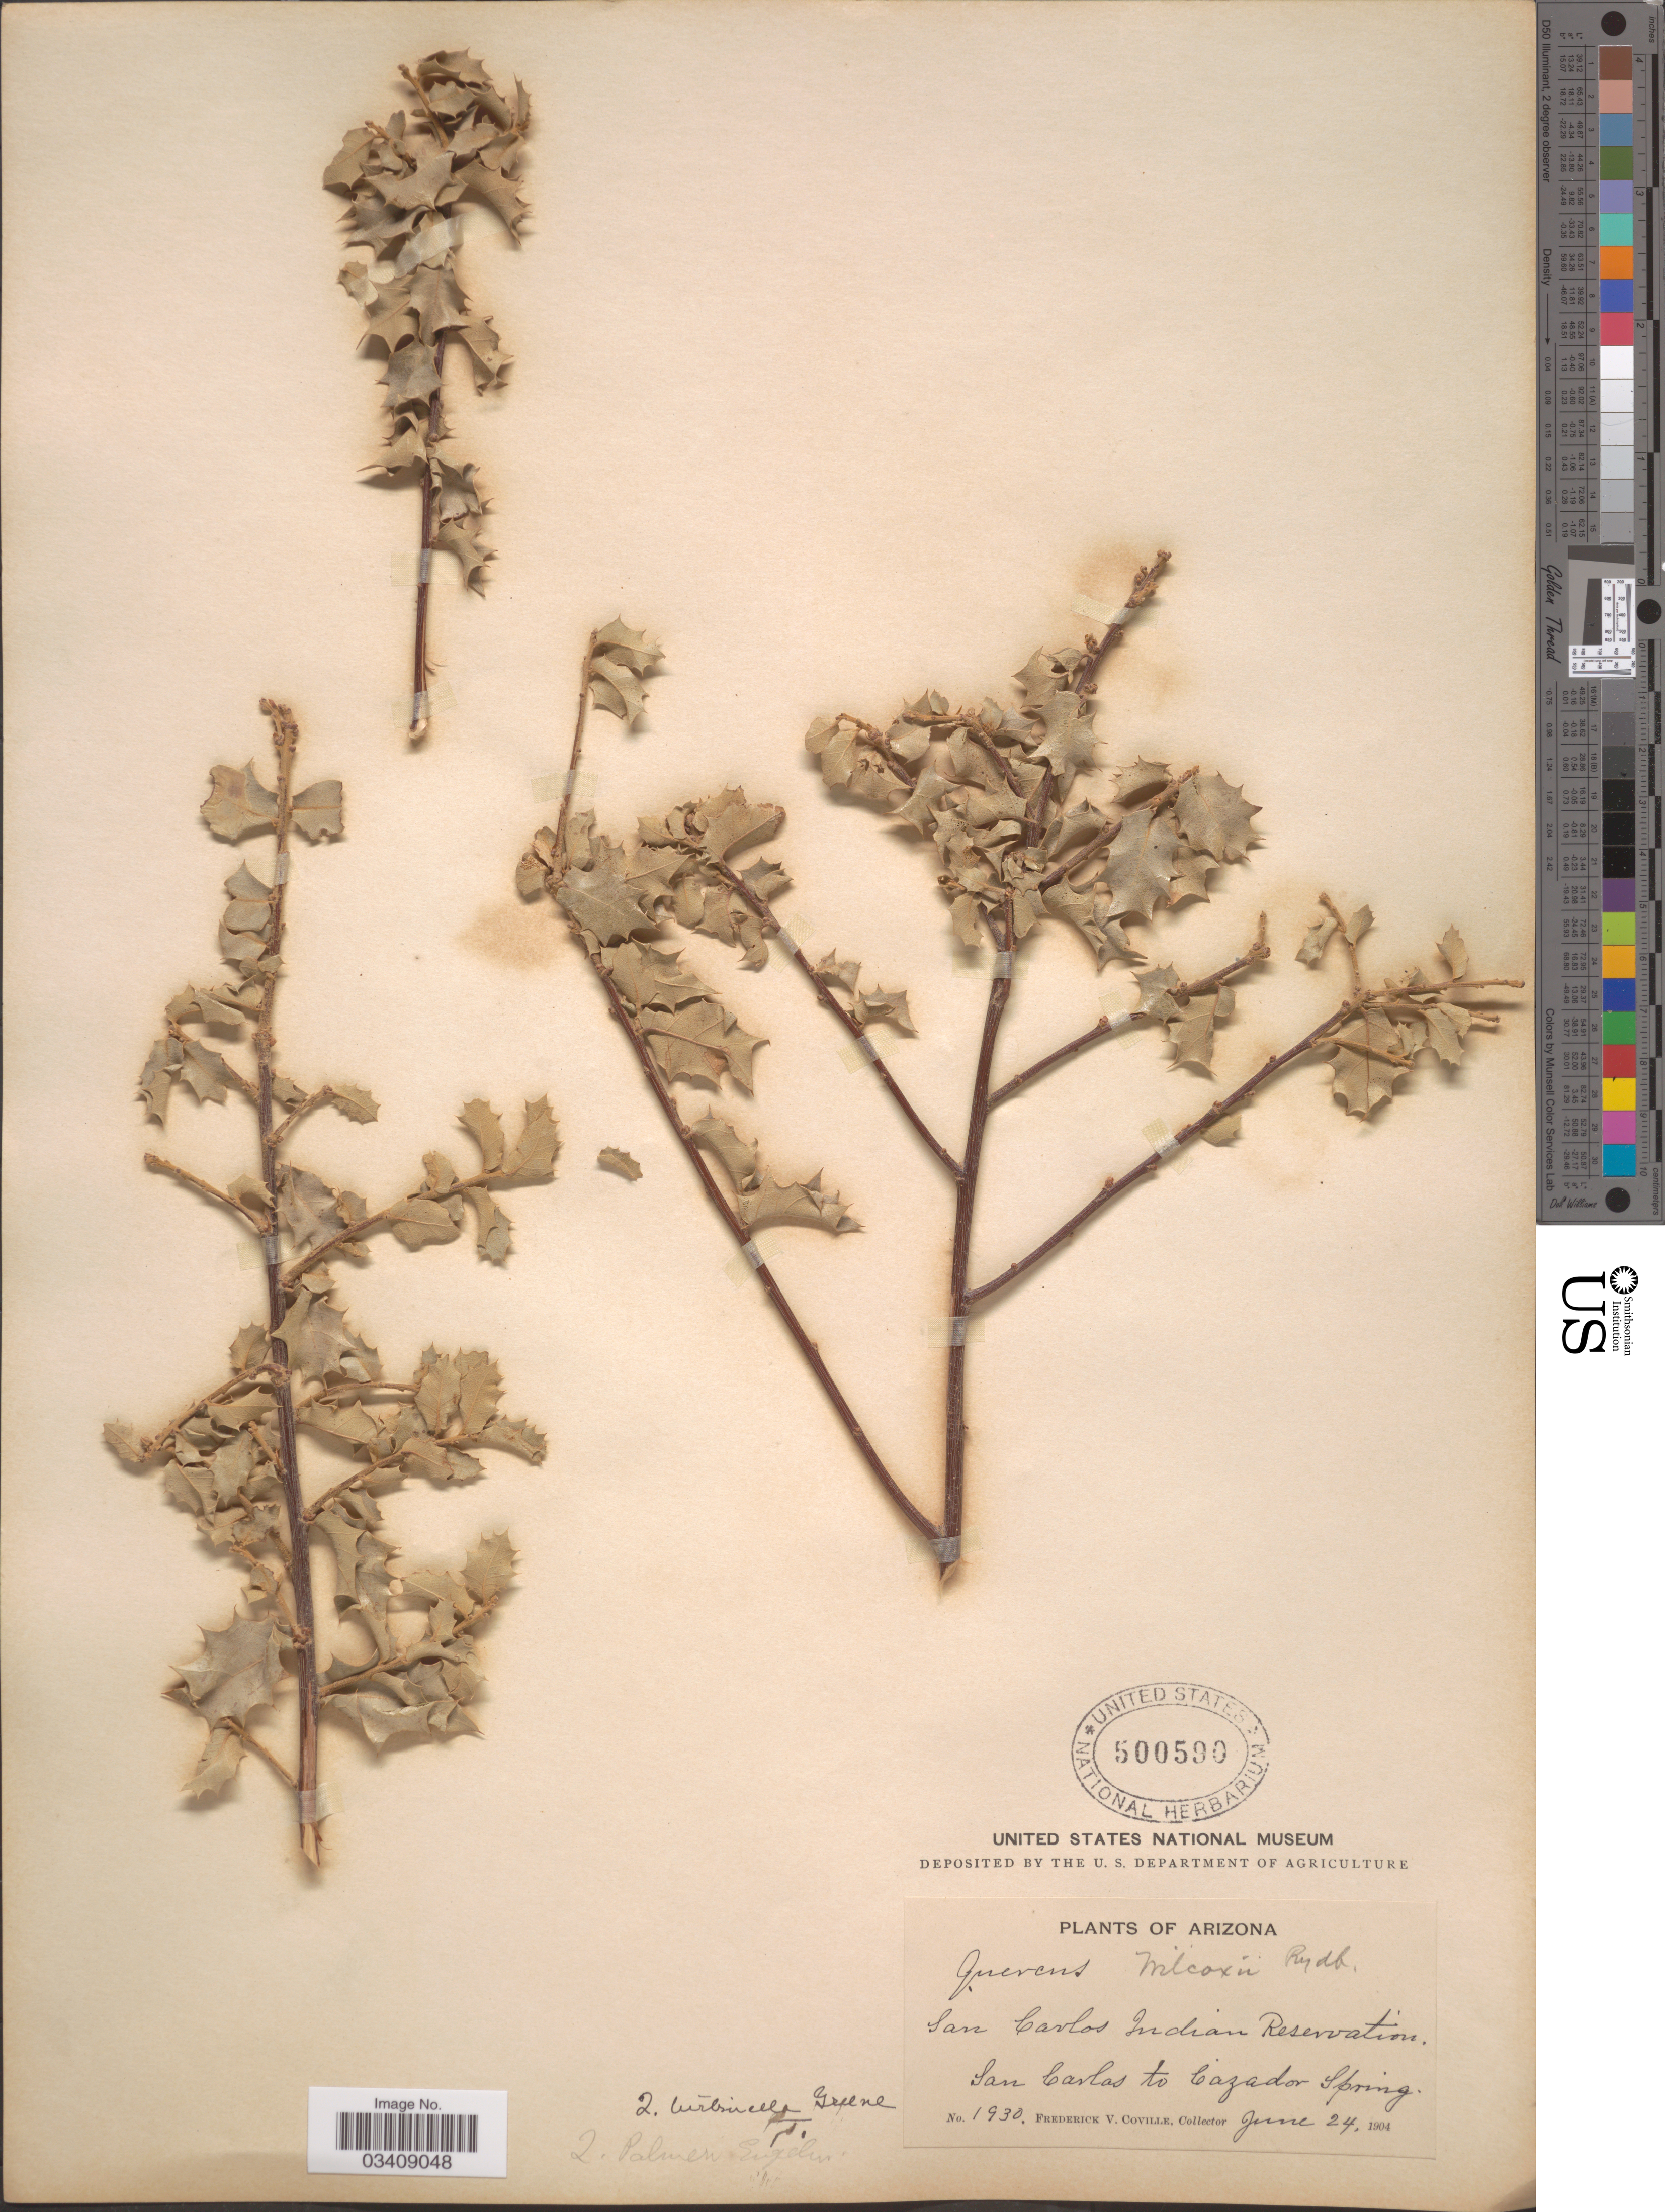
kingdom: Plantae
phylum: Tracheophyta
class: Magnoliopsida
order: Fagales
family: Fagaceae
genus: Quercus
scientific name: Quercus turbinella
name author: Greene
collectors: F. V. Coville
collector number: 1930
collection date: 1904-06-24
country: United States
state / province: Arizona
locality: San Carlos Indian Reservation. San Carlos to Cazador Spring.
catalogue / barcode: US 500590